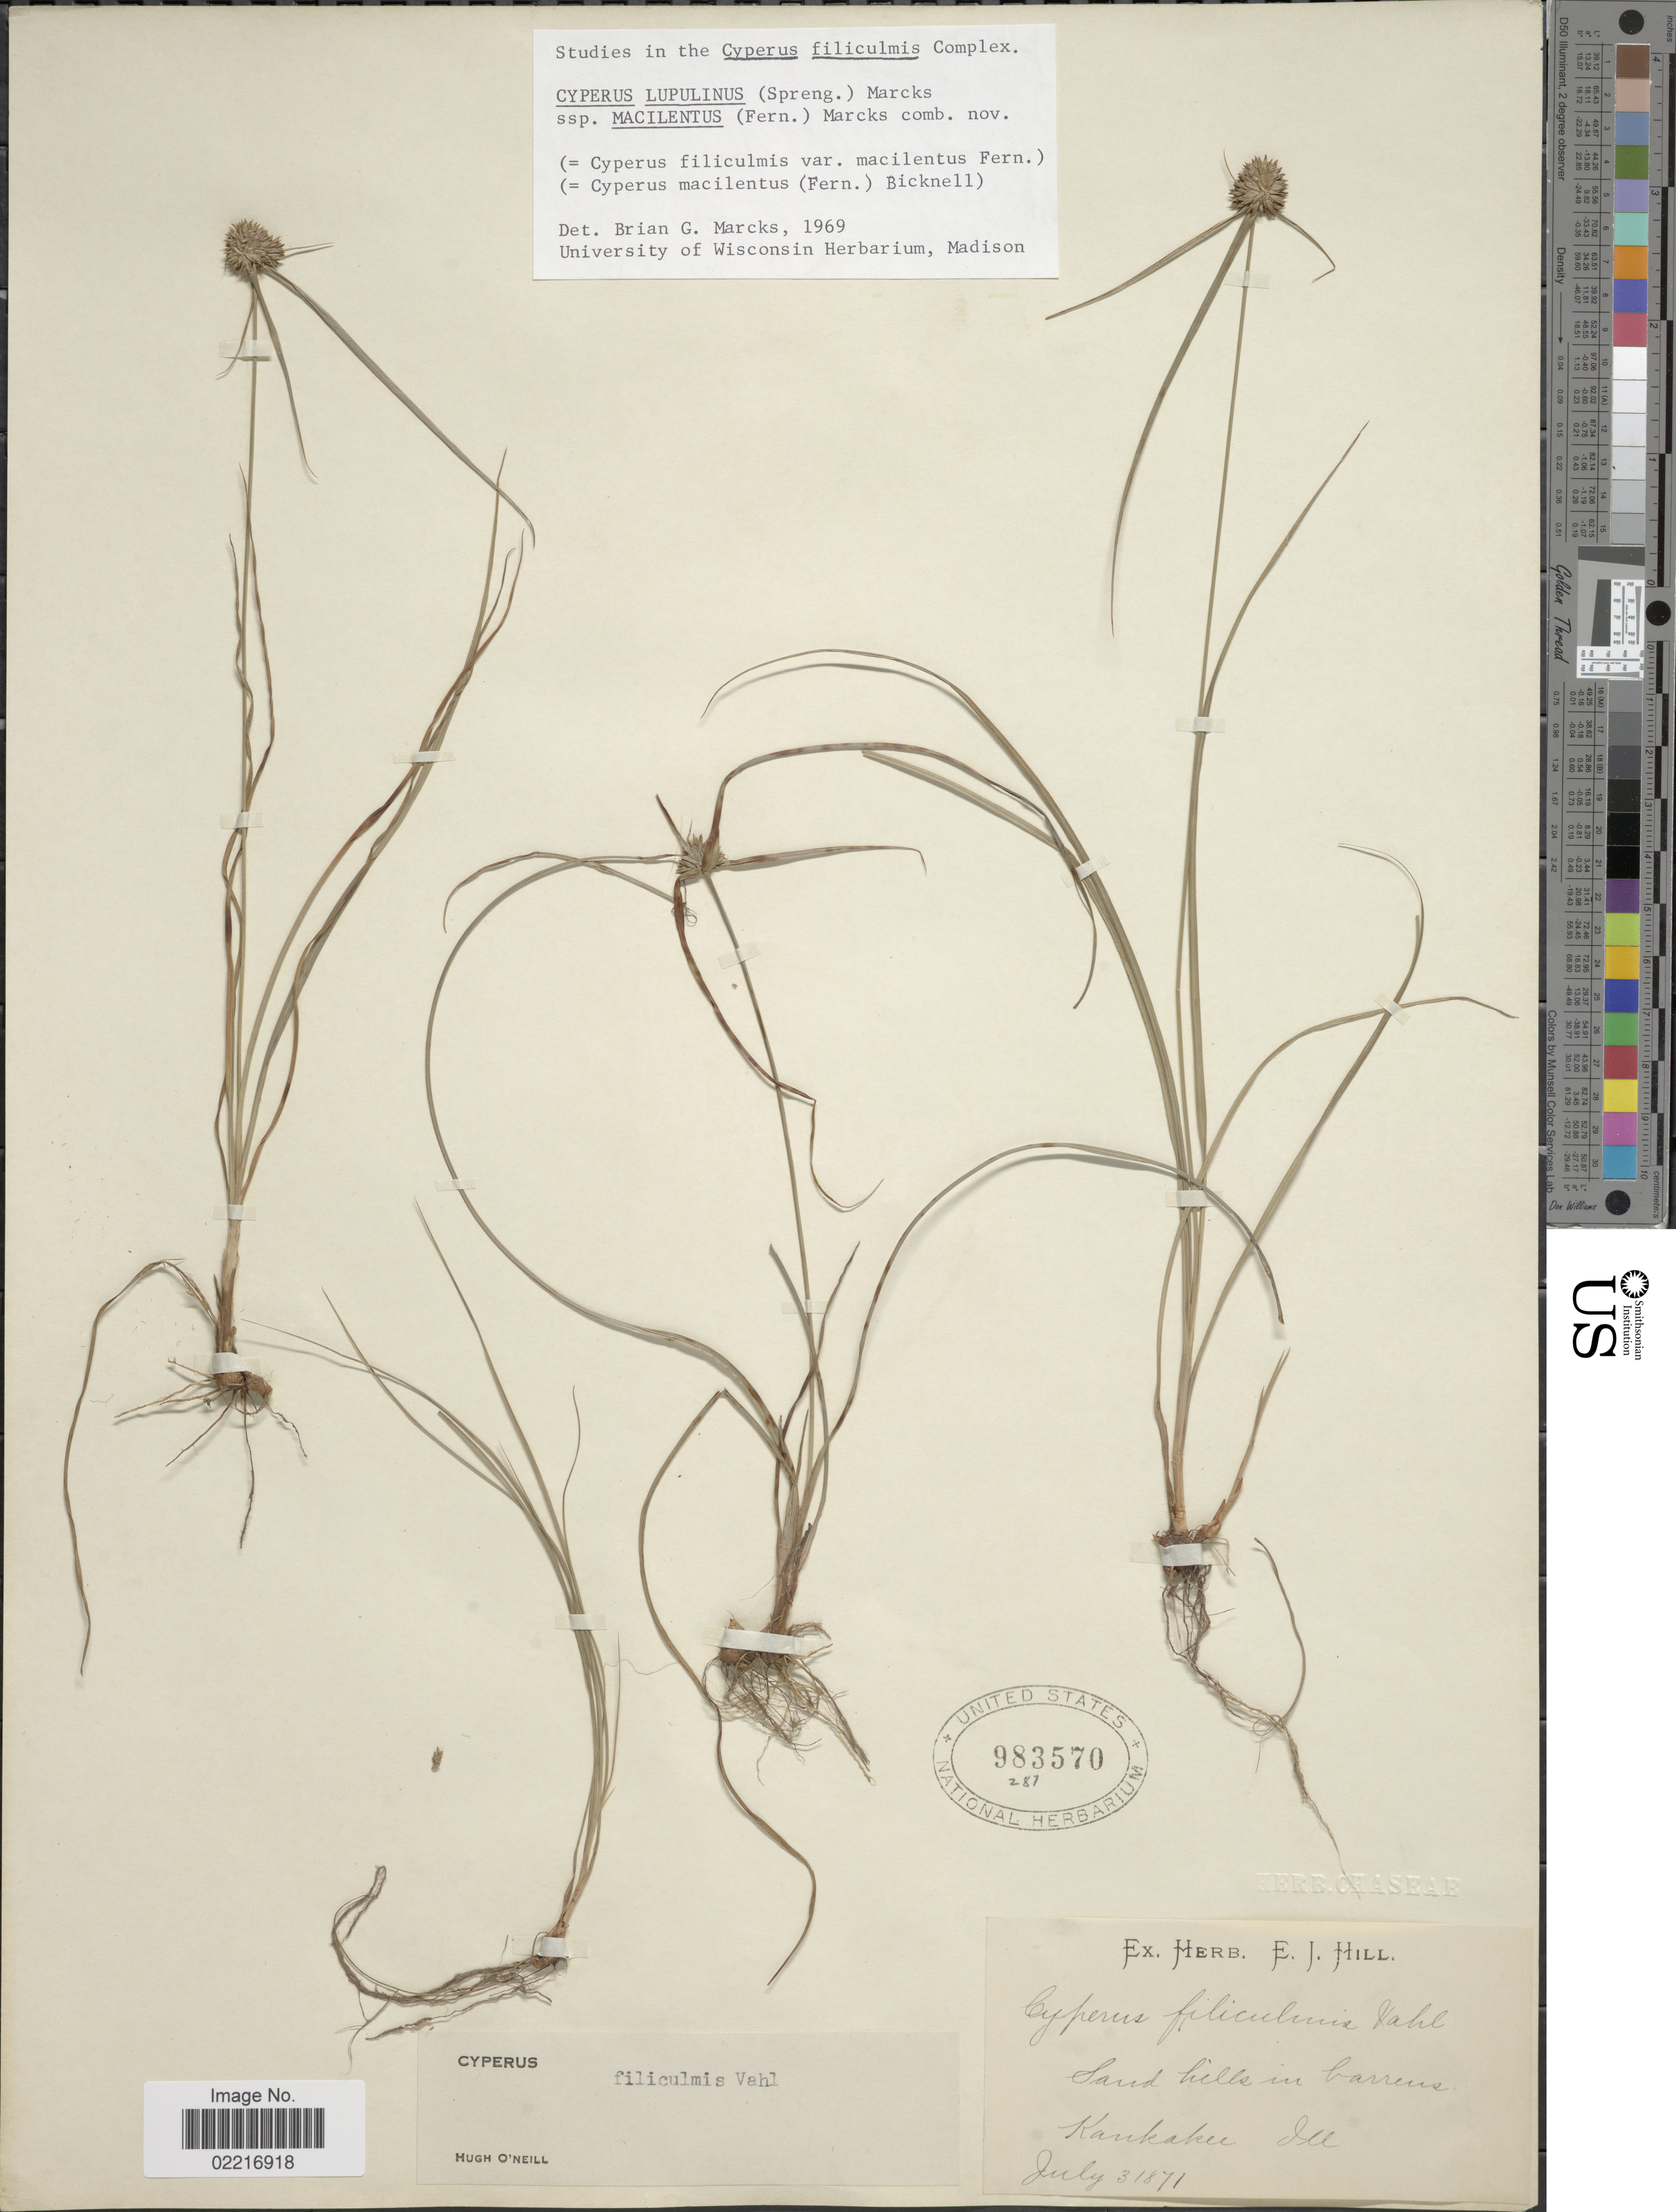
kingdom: Plantae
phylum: Tracheophyta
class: Liliopsida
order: Poales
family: Cyperaceae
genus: Cyperus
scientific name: Cyperus lupulinus subsp. macilentus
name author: (Fernald) Marcks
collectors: E. J. Hill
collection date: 1871-07-03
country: United States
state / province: Illinois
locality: Kankakee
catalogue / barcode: US 983570